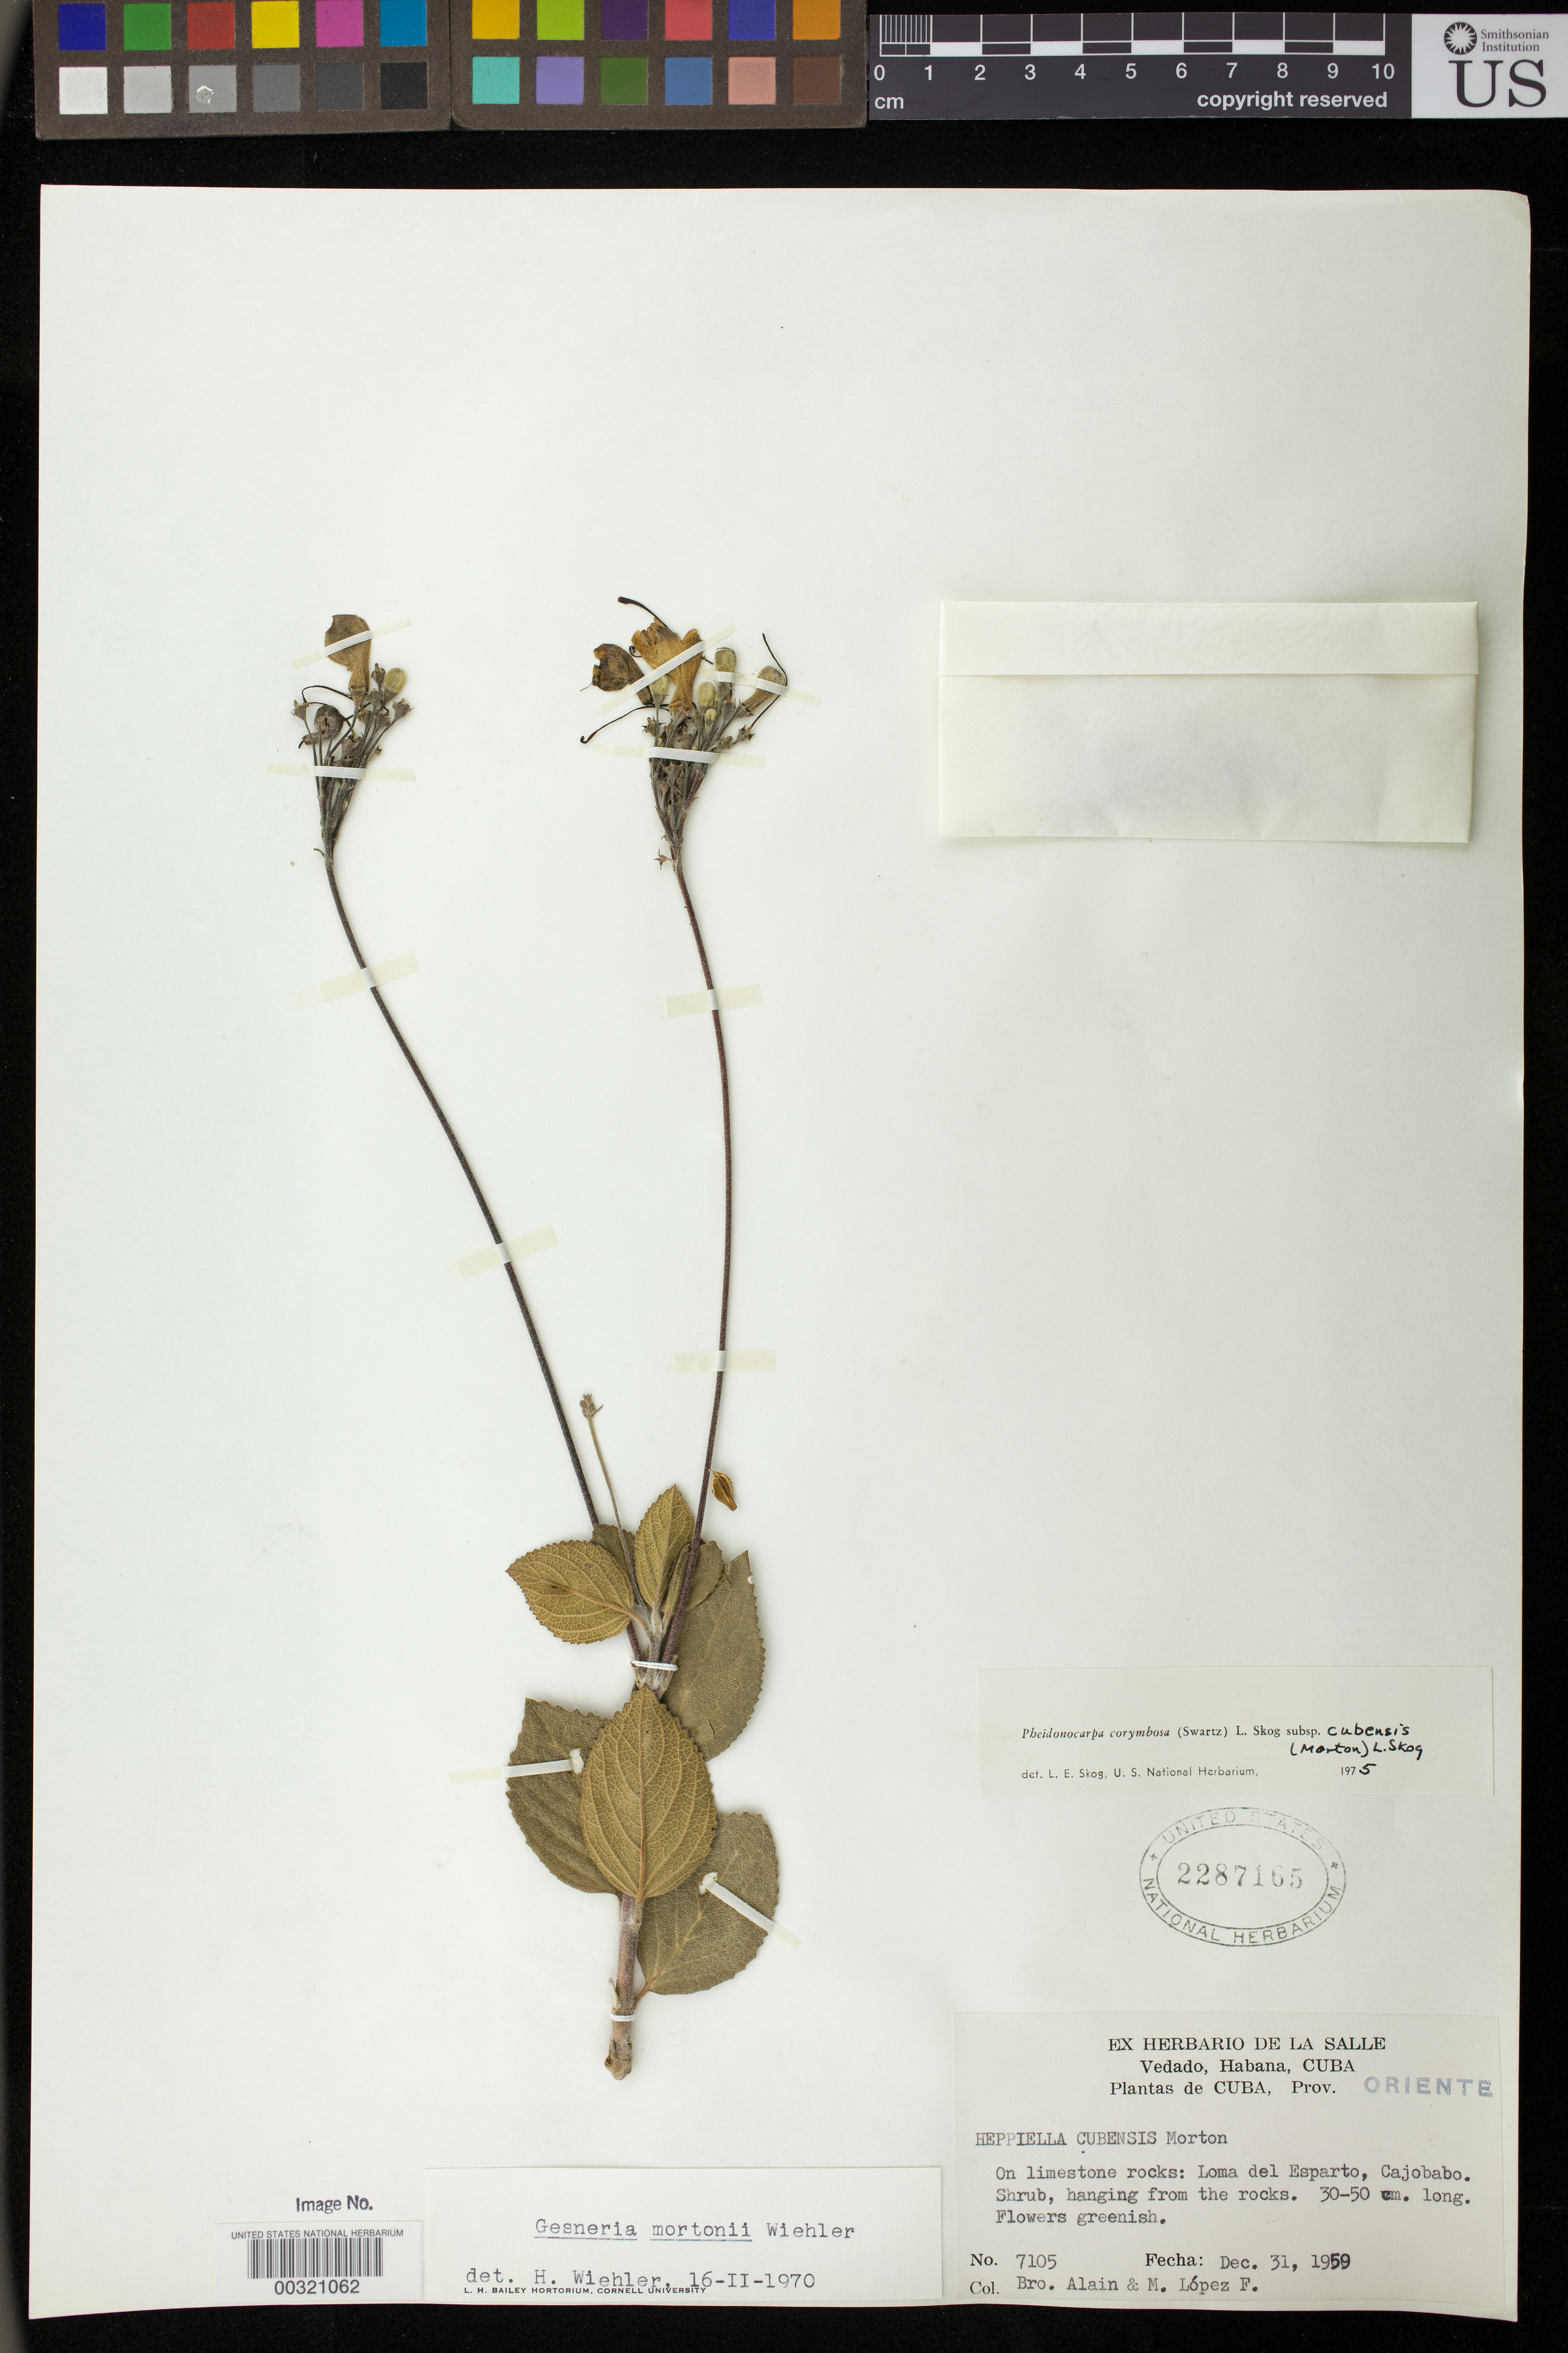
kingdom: Plantae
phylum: Tracheophyta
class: Magnoliopsida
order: Lamiales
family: Gesneriaceae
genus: Pheidonocarpa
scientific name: Pheidonocarpa corymbosa subsp. cubensis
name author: (C.V. Morton) L.E. Skog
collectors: A. H. Liogier & M. Lopéz-F.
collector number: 7105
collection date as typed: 31 Dec 1959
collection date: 1959-12-31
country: Cuba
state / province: Oriente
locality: Loma del Esparto, Cajobabo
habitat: On limestone rocks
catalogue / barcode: US 2287165